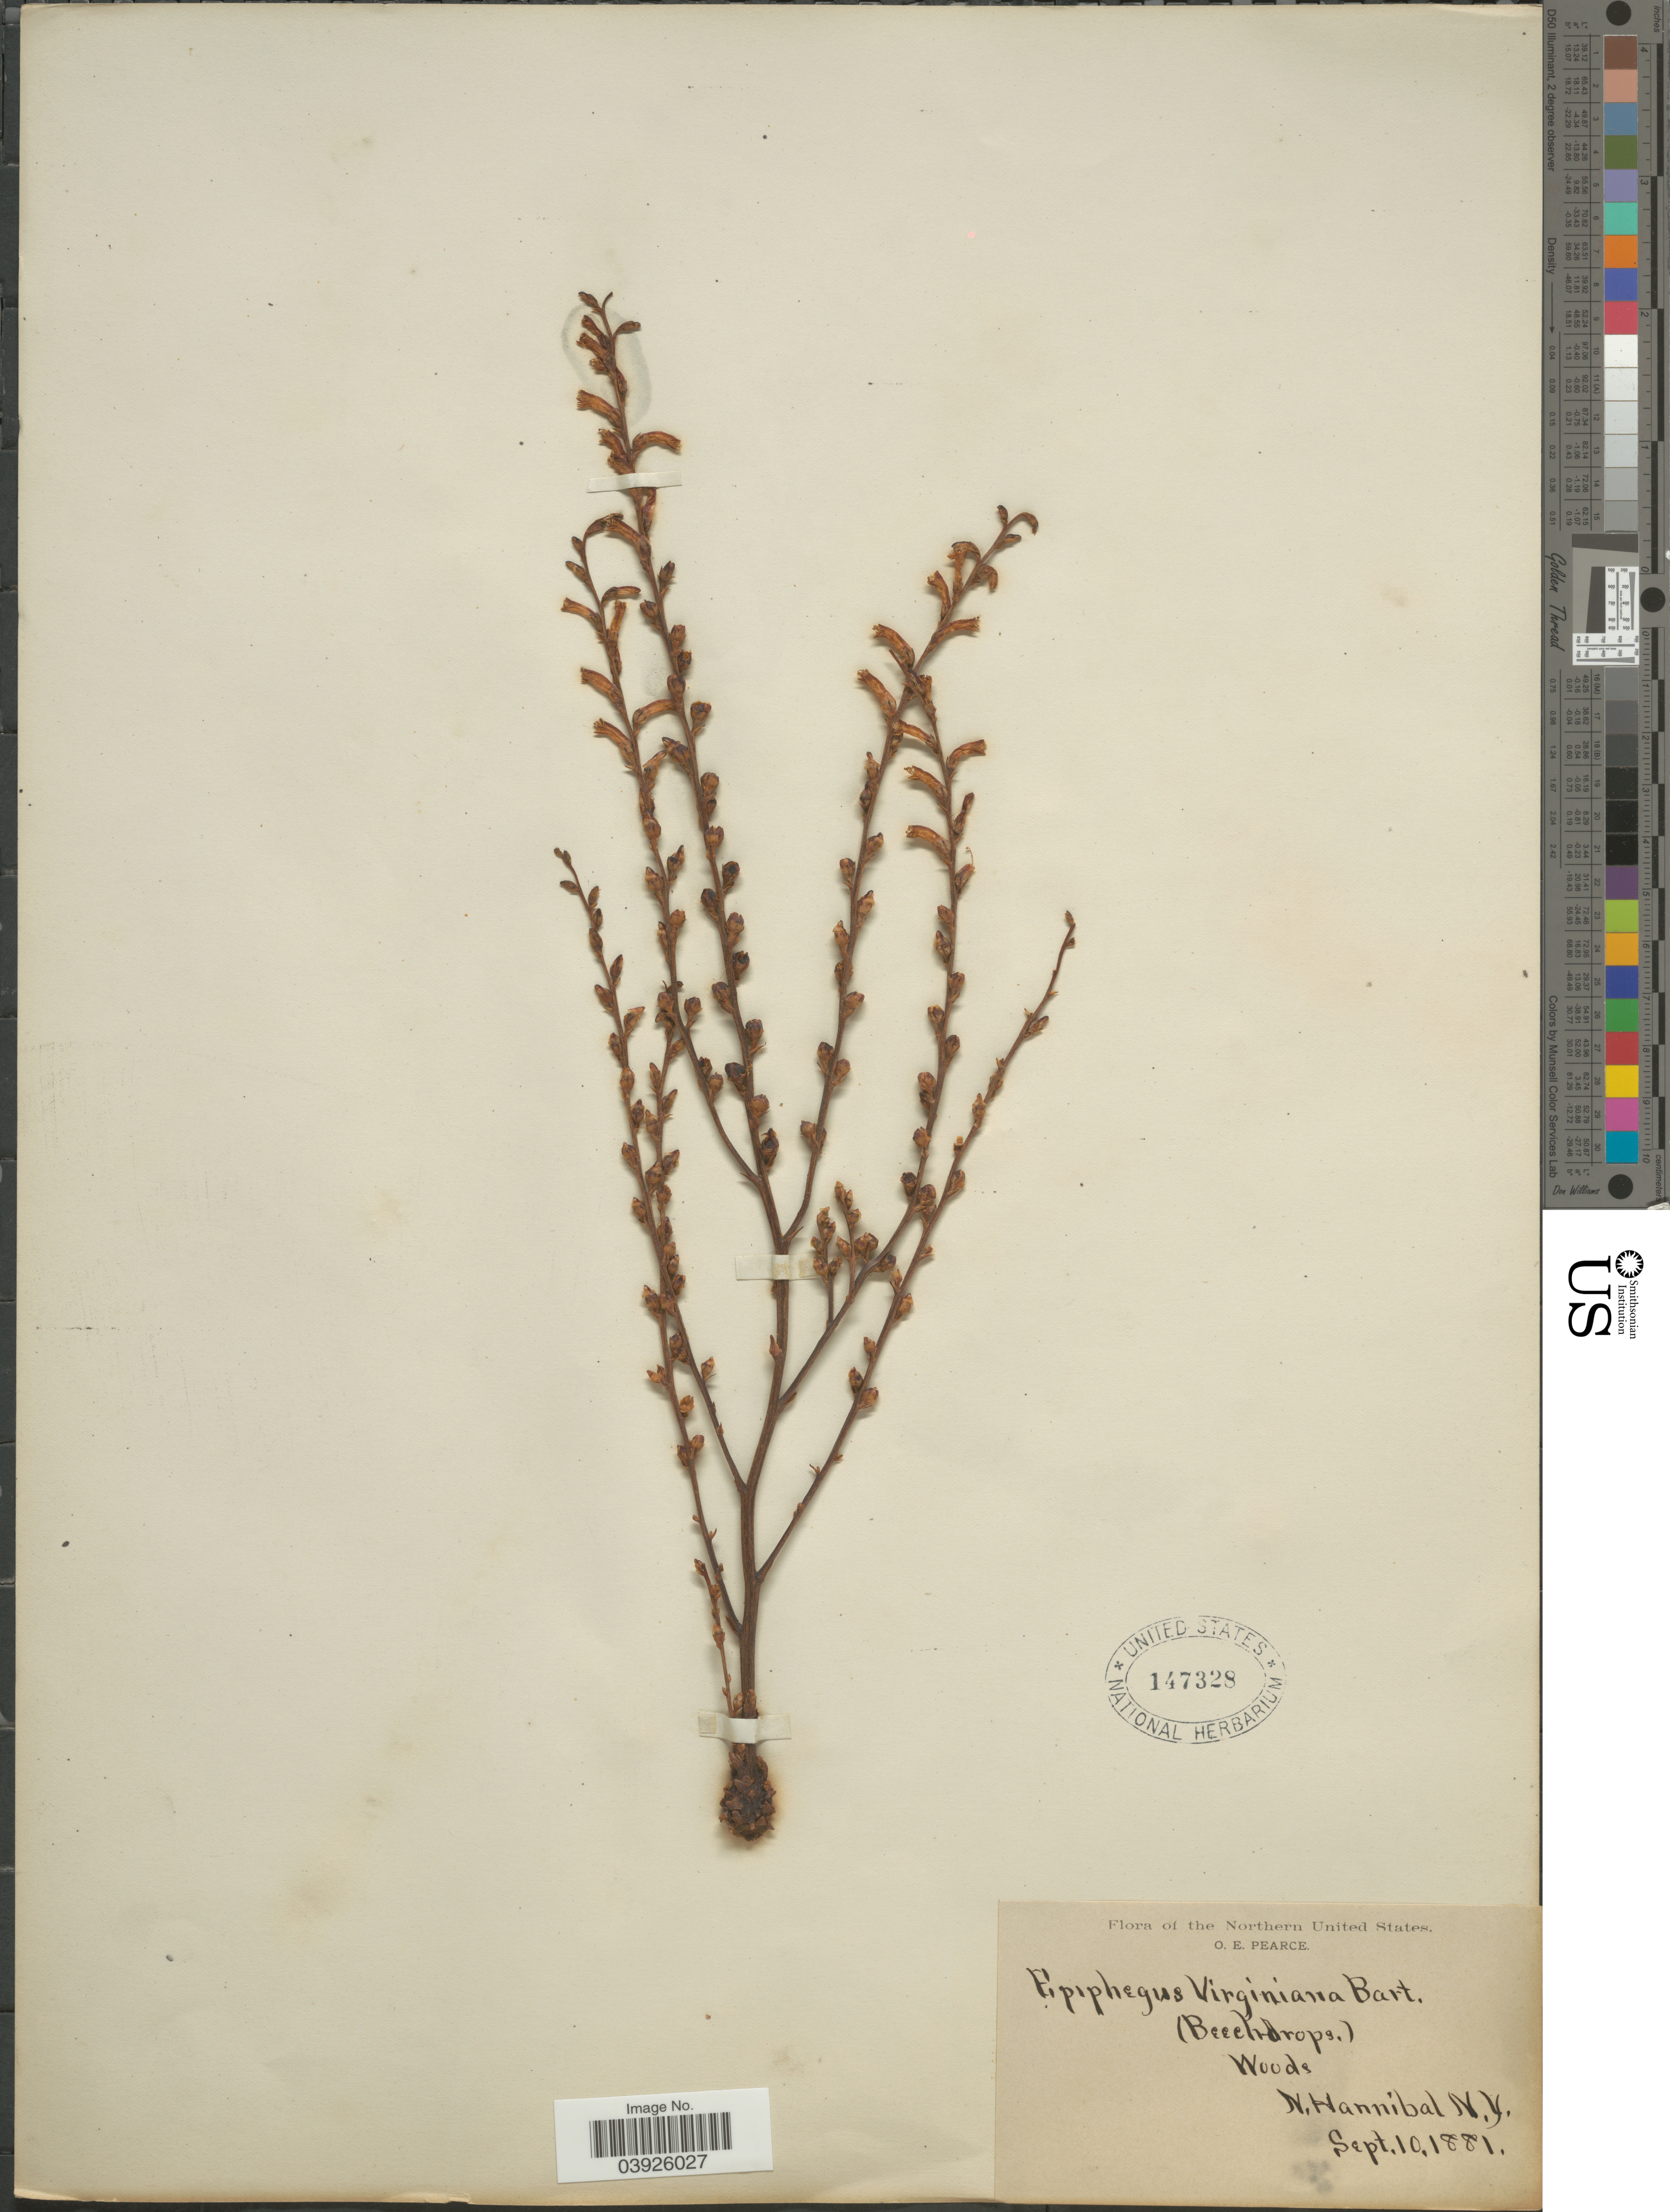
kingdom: Plantae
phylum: Tracheophyta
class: Magnoliopsida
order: Lamiales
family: Orobanchaceae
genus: Epifagus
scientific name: Epifagus virginiana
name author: (L.) W.P.C. Barton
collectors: O. E. Pearce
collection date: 1881-09-10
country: United States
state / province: New York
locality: Northern United States. Woods. N. Hannibal.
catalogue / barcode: US 147328